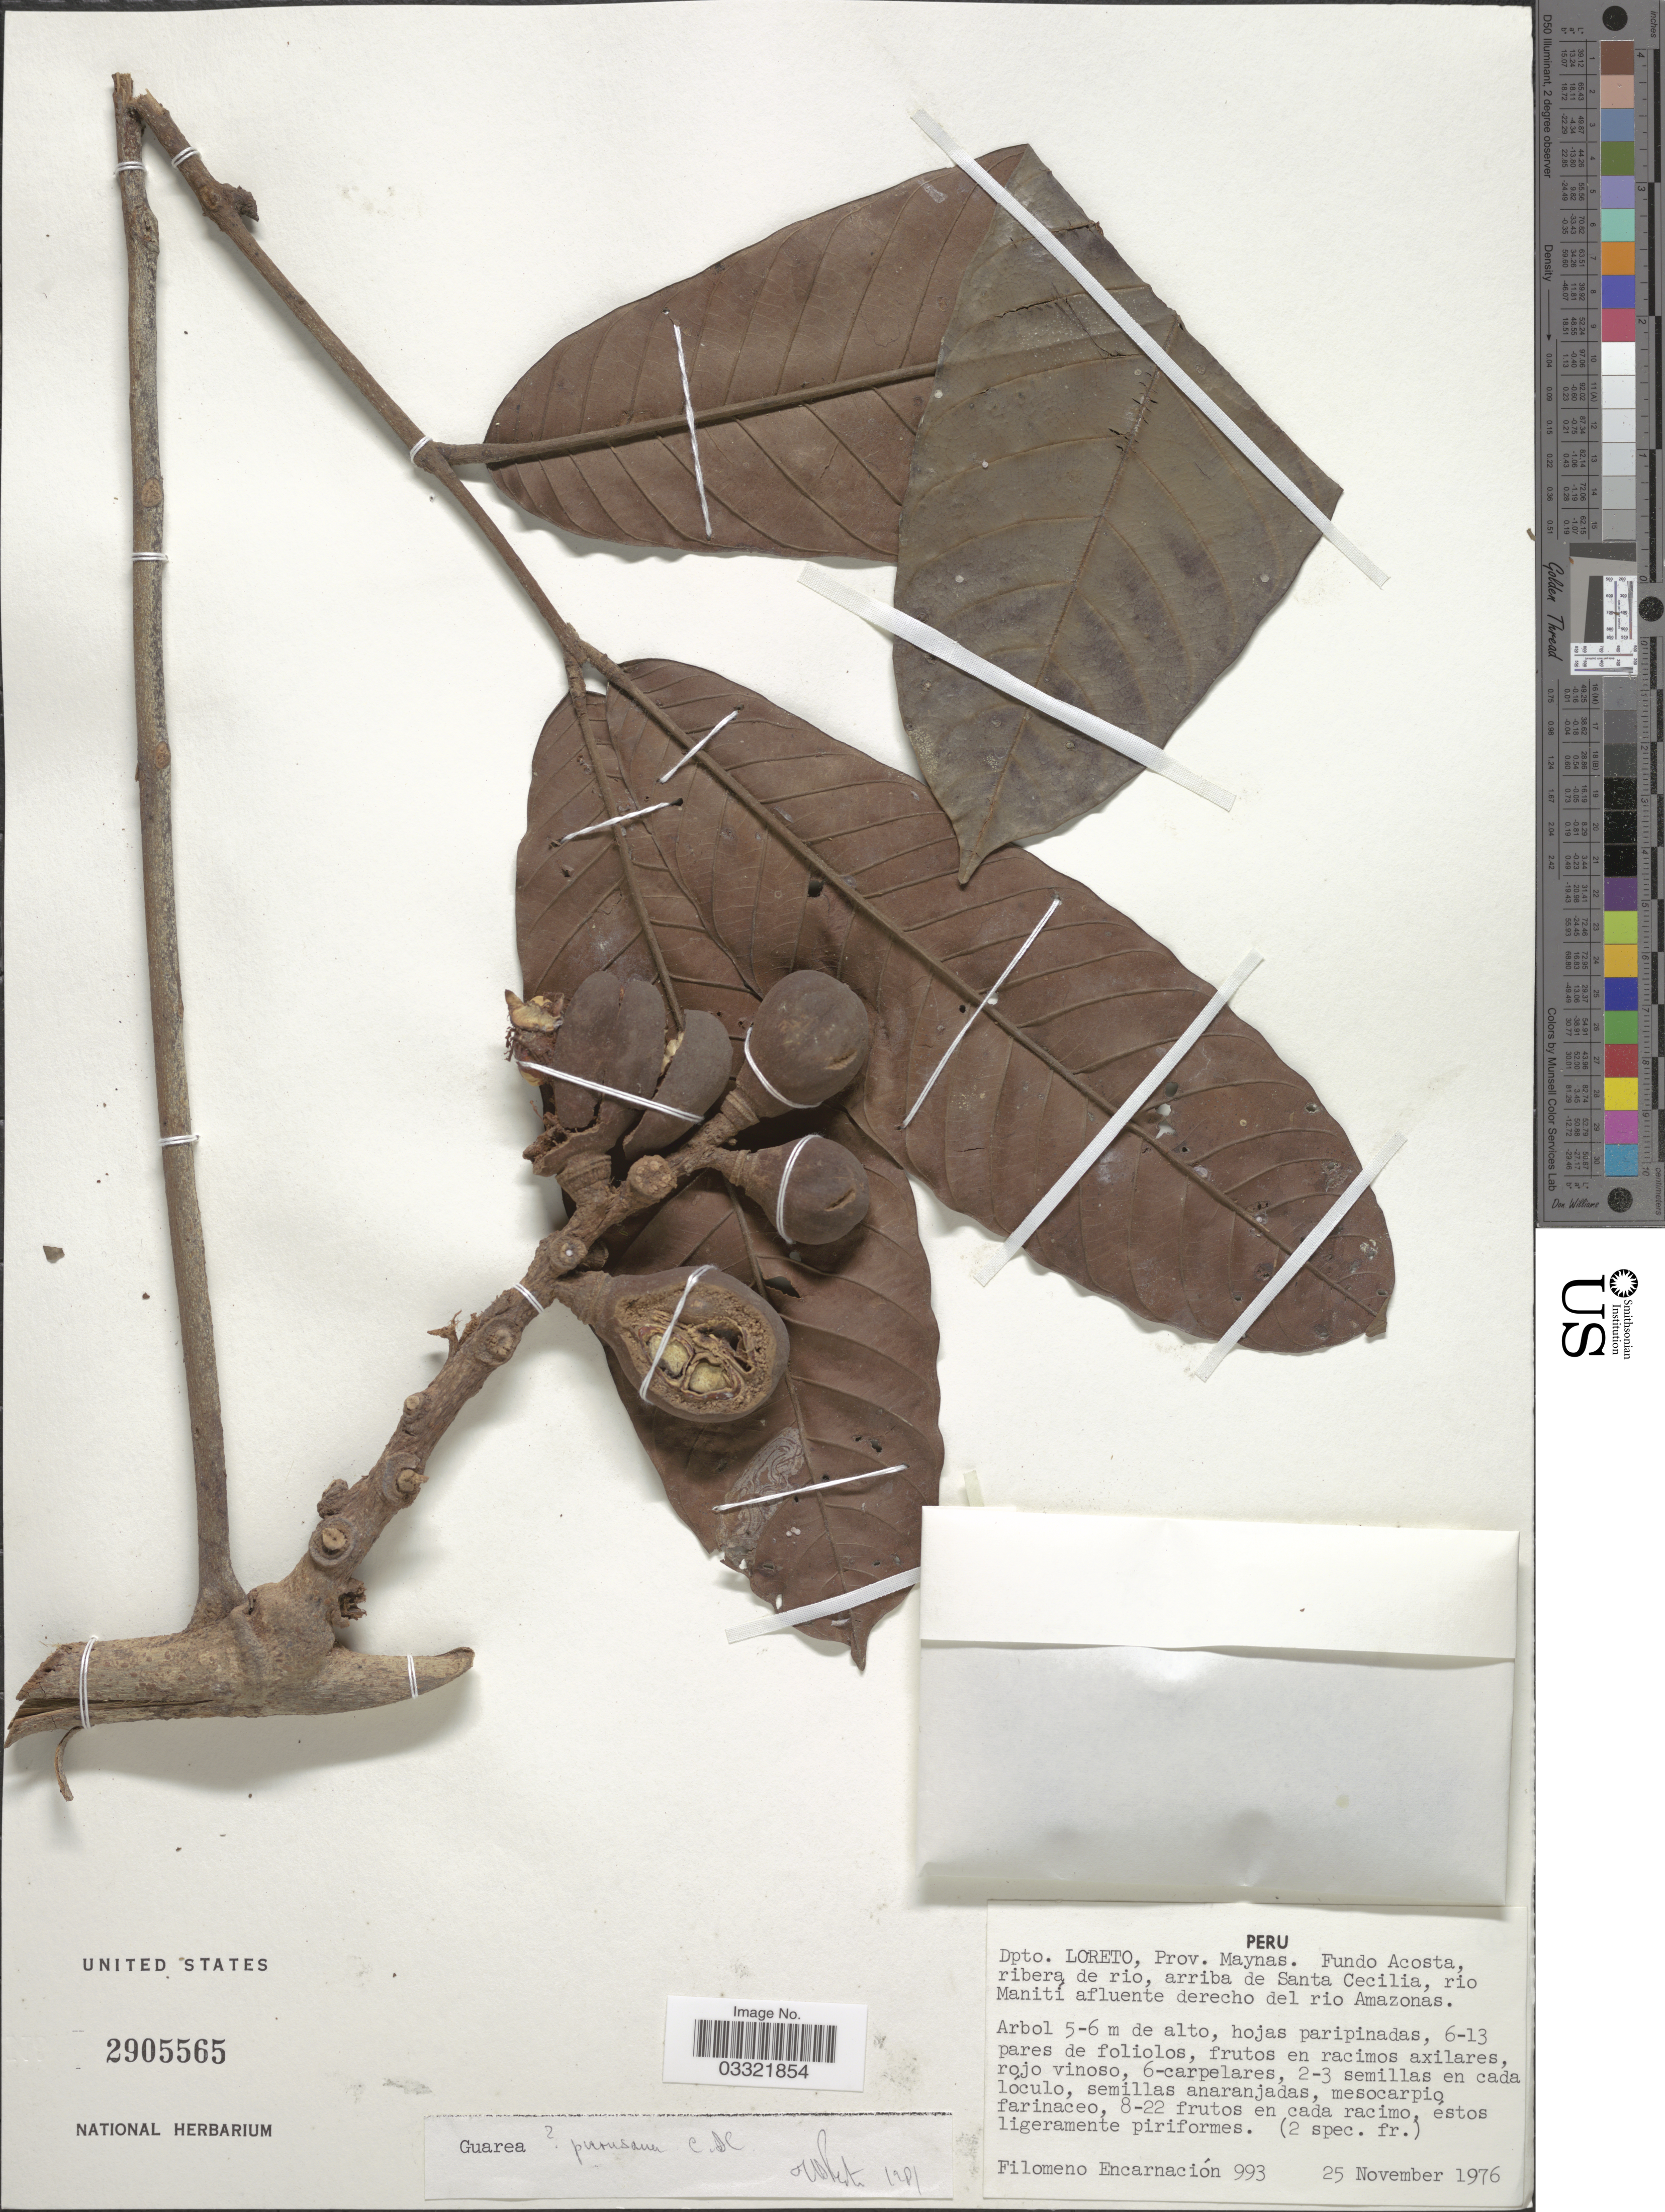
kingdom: Plantae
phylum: Tracheophyta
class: Magnoliopsida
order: Sapindales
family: Meliaceae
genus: Guarea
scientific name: Guarea purusana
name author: C. DC.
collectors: F. Encarnación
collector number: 993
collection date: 1976-11-25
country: Peru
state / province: Loreto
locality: Dpto. Loreto, Prov. Maynas. Fundo Acosta, ribera de rio, arriba de Santa Cecilia, rio Manití afluente derecho del rio Amazonas.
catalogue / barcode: US 2905565